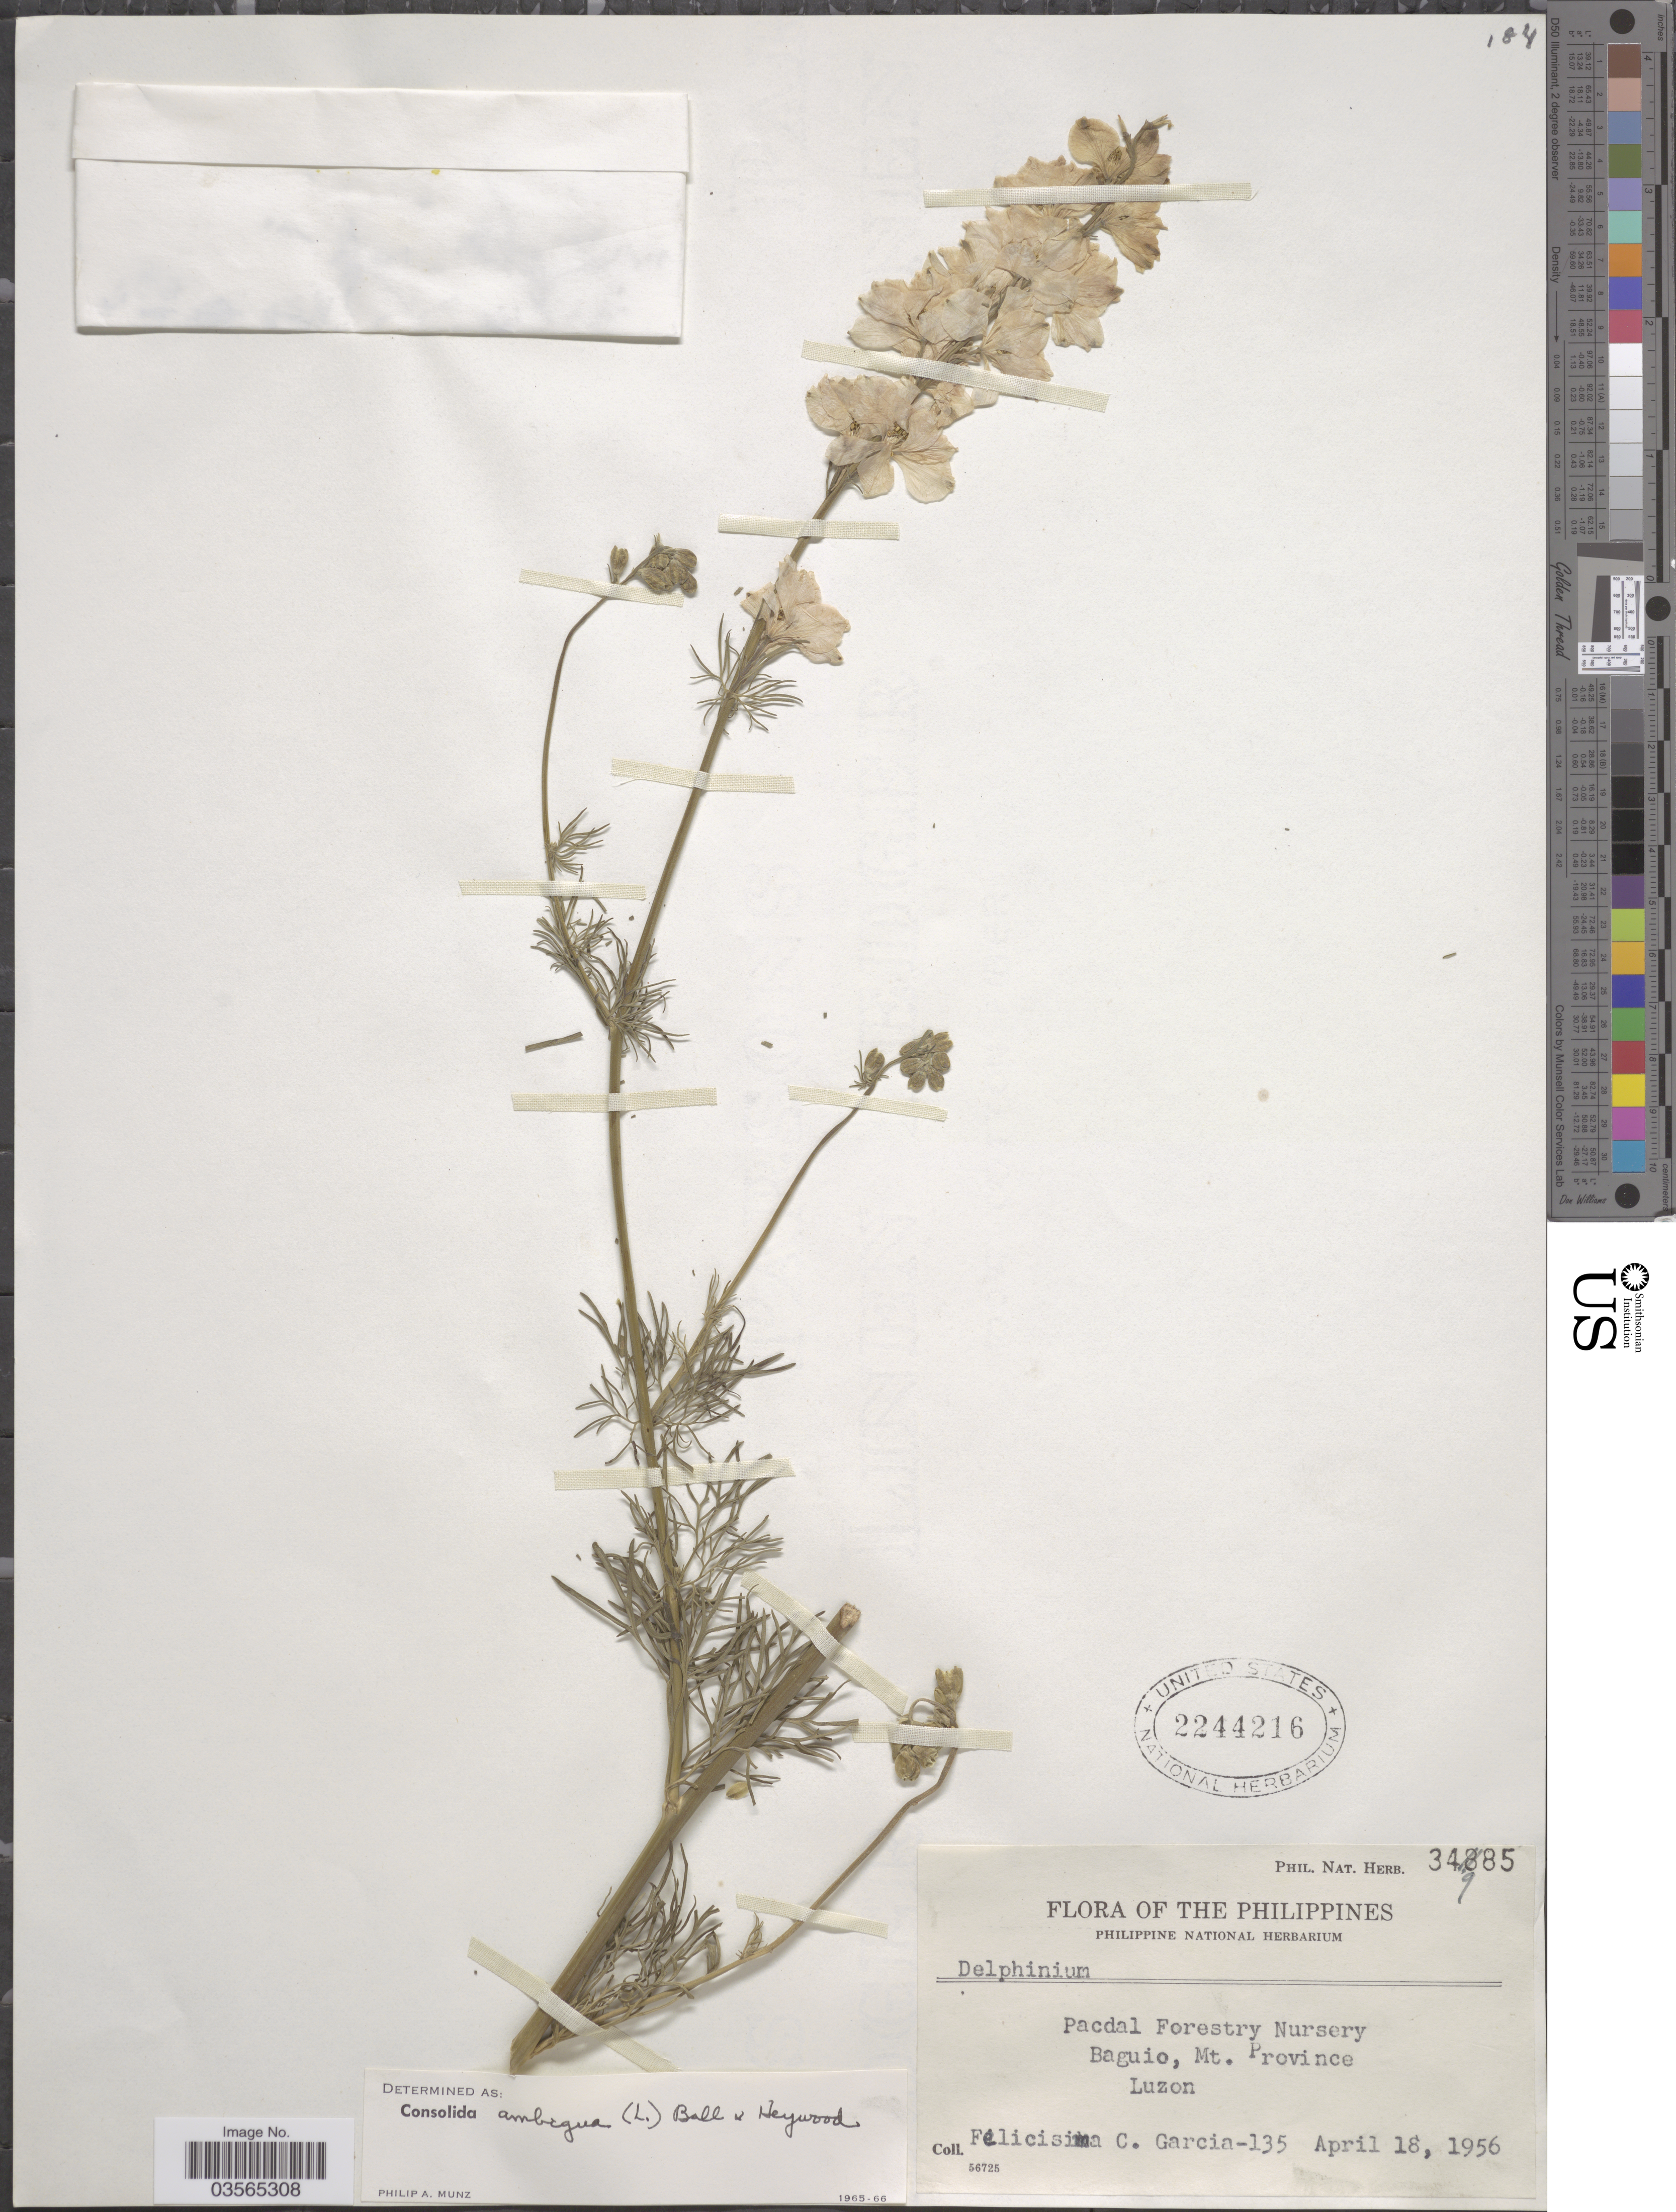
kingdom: Plantae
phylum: Tracheophyta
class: Magnoliopsida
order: Ranunculales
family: Ranunculaceae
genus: Delphinium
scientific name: Delphinium ambiguum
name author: L.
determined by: Strong, Mark T., (BOT), Smithsonian Institution - National Museum of Natural History (UNITED STATES)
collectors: F. C. Garcia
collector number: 135/Phil. Nat. Herb. 34985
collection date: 1956-04-18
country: Philippines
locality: Pacdal Forestry Nursery. Baguio, Mt. Province. Luzon.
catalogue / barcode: US 2244216